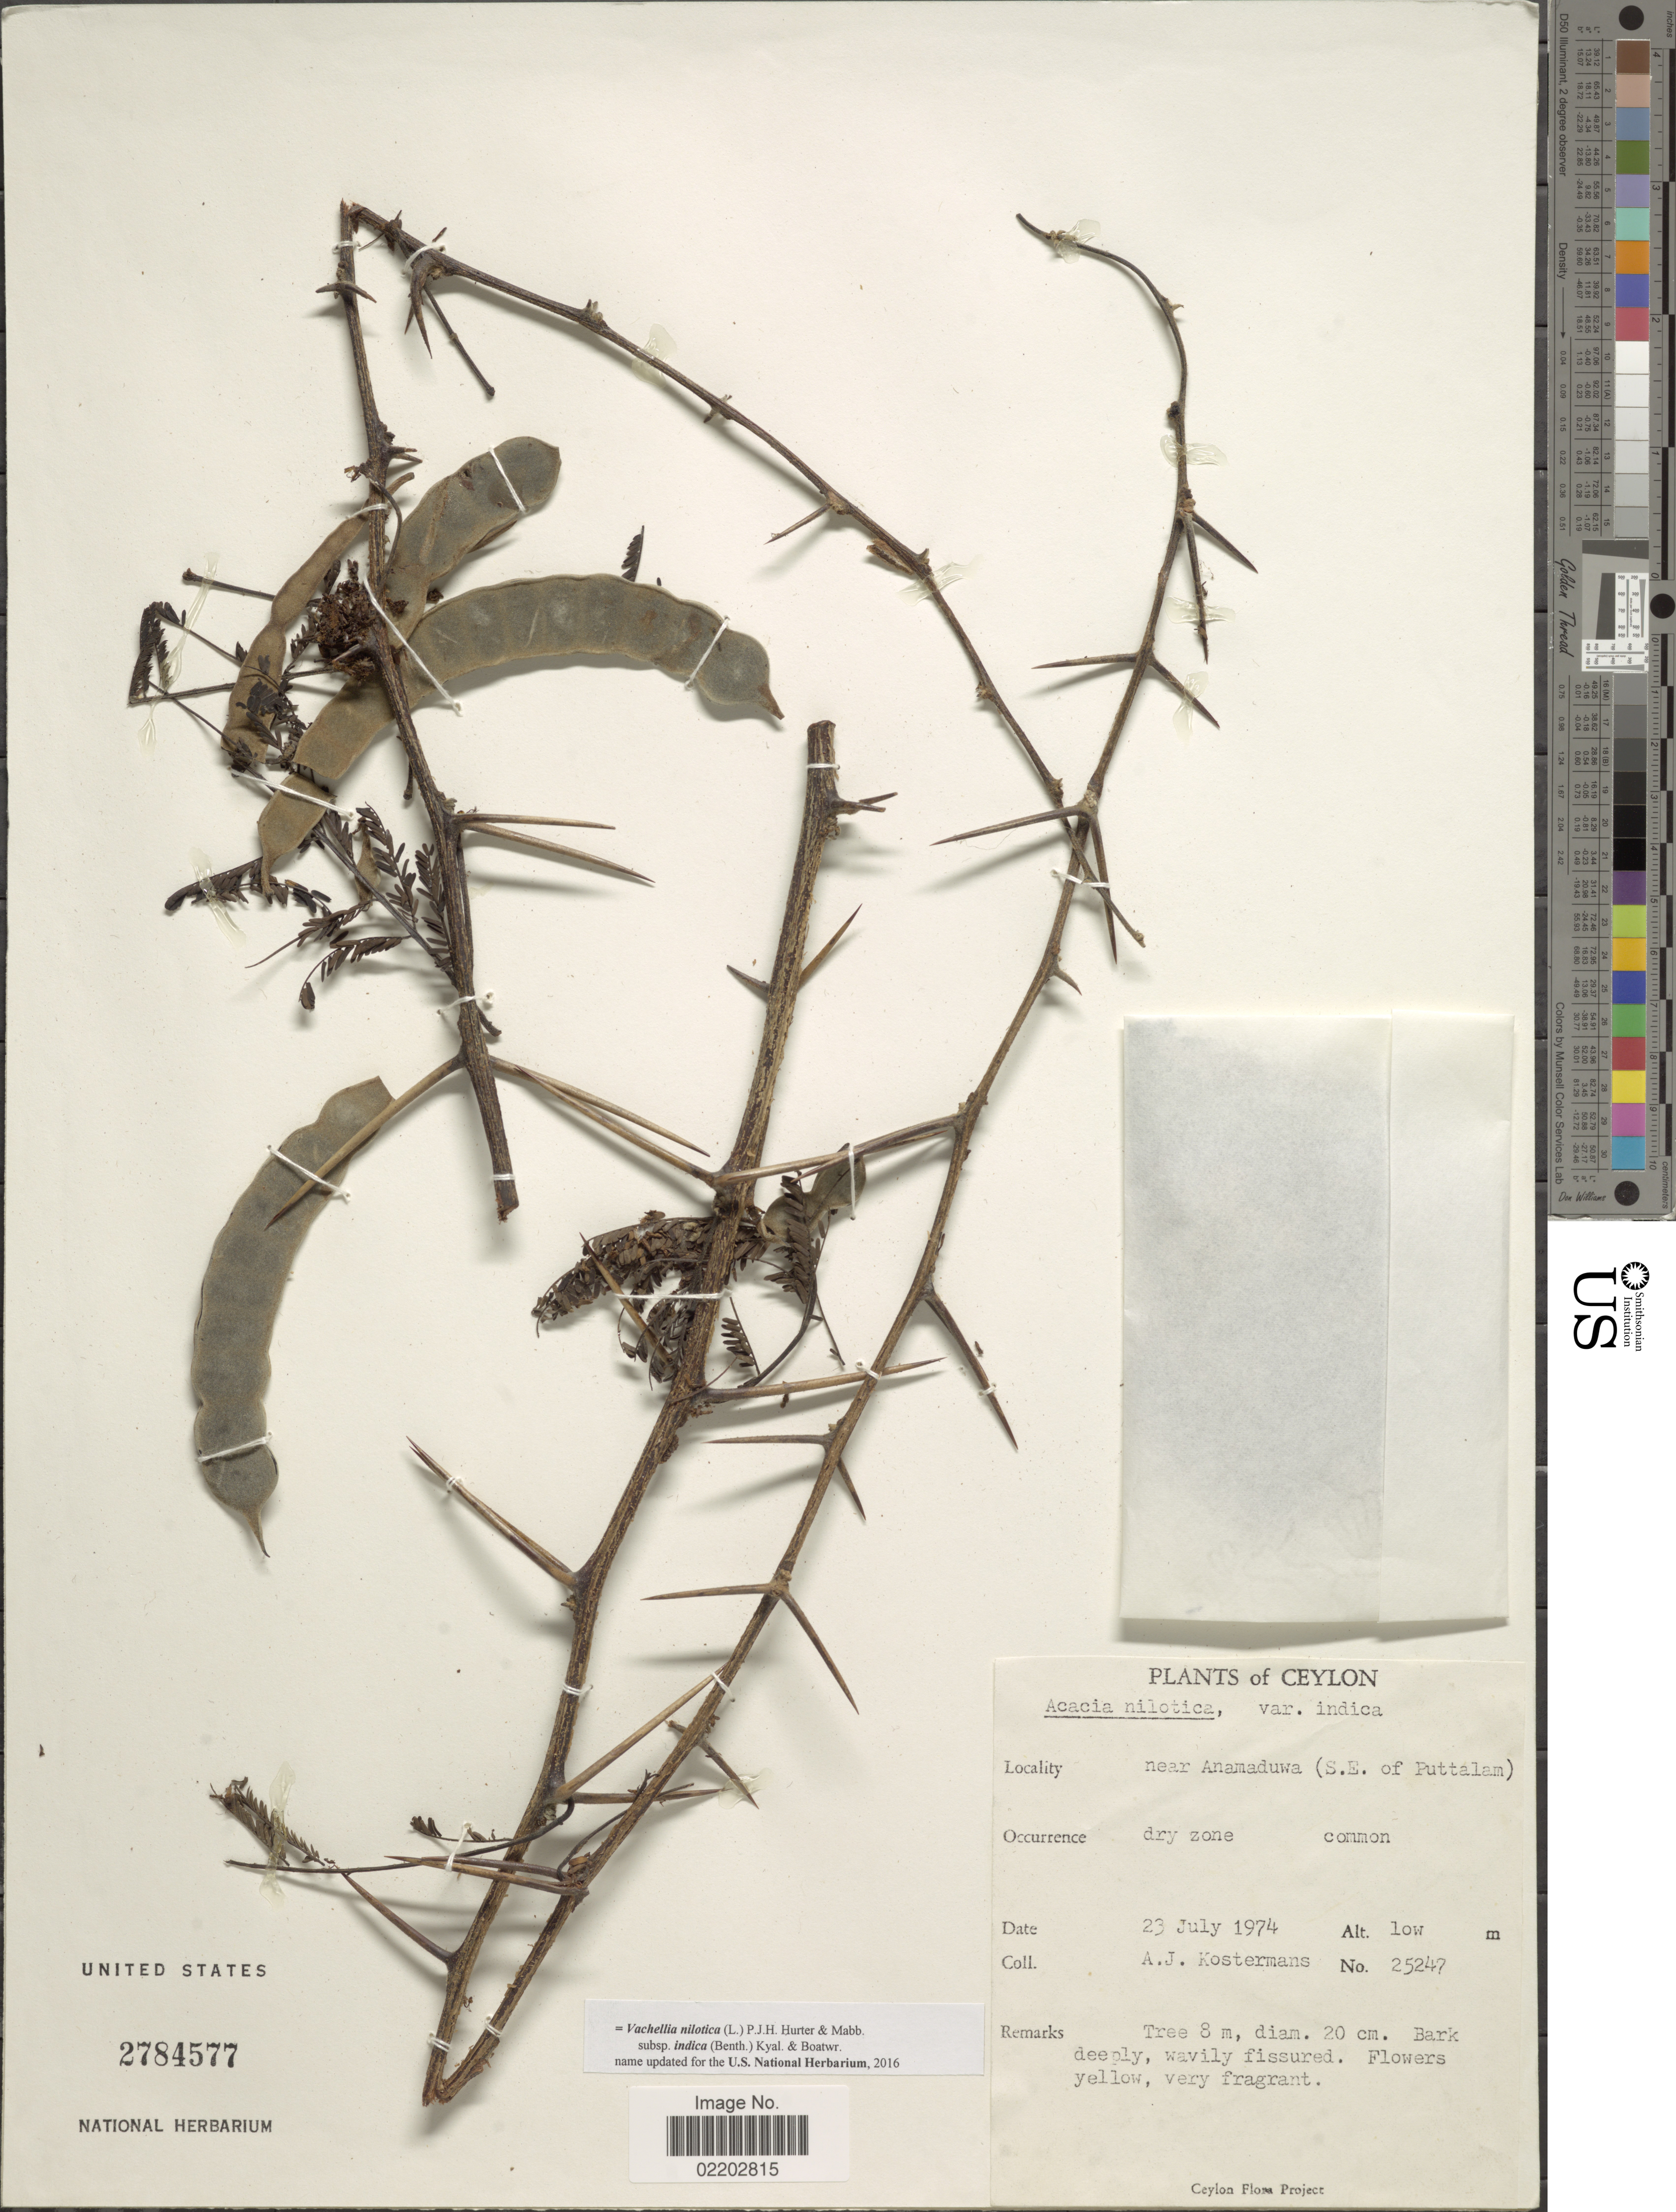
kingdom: Plantae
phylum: Tracheophyta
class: Magnoliopsida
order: Fabales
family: Fabaceae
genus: Vachellia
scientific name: Vachellia nilotica subsp. indica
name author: (Benth.) Kyal. & Boatwr.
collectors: A. J. G. Kostermans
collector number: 25247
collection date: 1974-07-23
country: Sri Lanka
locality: Ceylon, near Anamaduwa (S.E. of Puttalam), dry zone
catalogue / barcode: US 2784577